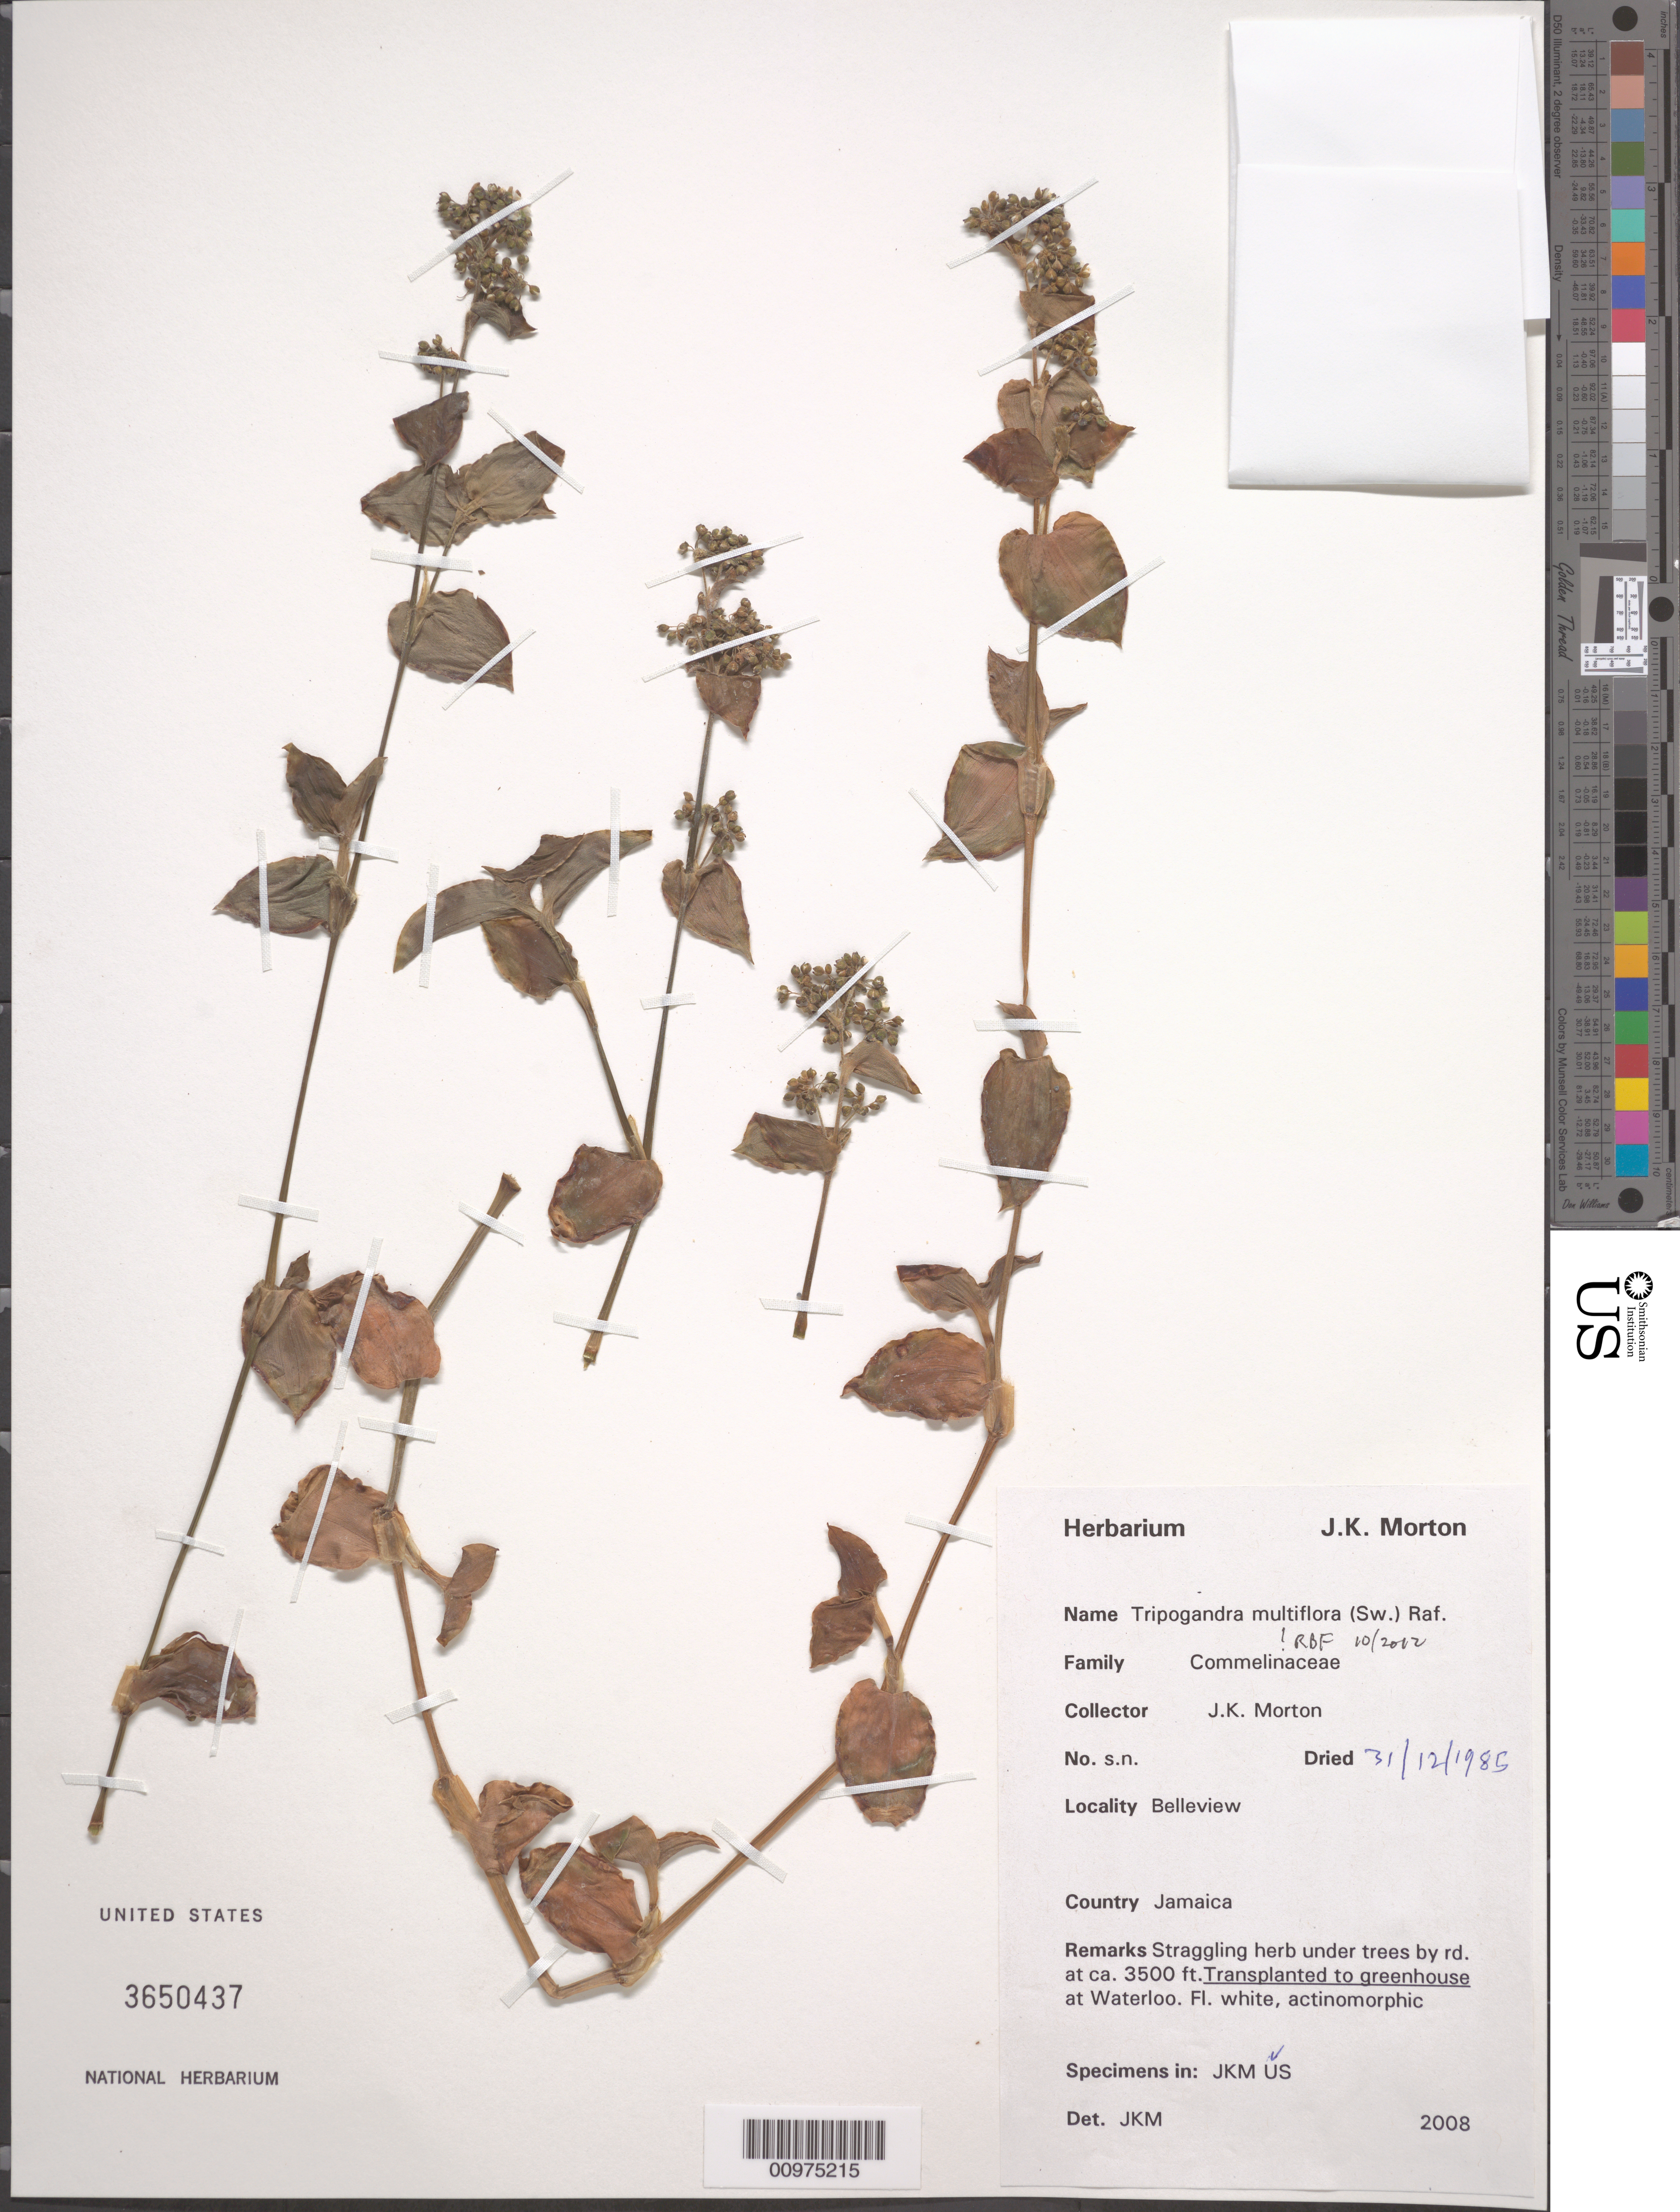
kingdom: Plantae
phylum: Tracheophyta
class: Liliopsida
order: Commelinales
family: Commelinaceae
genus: Tripogandra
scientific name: Tripogandra multiflora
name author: (Sw.) Raf.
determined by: Faden, Robert B., (US), Smithsonian Institution - National Museum of Natural History (UNITED STATES)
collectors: J. K. Morton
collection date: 1985-12-31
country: Jamaica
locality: Belleview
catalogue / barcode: US 3650437